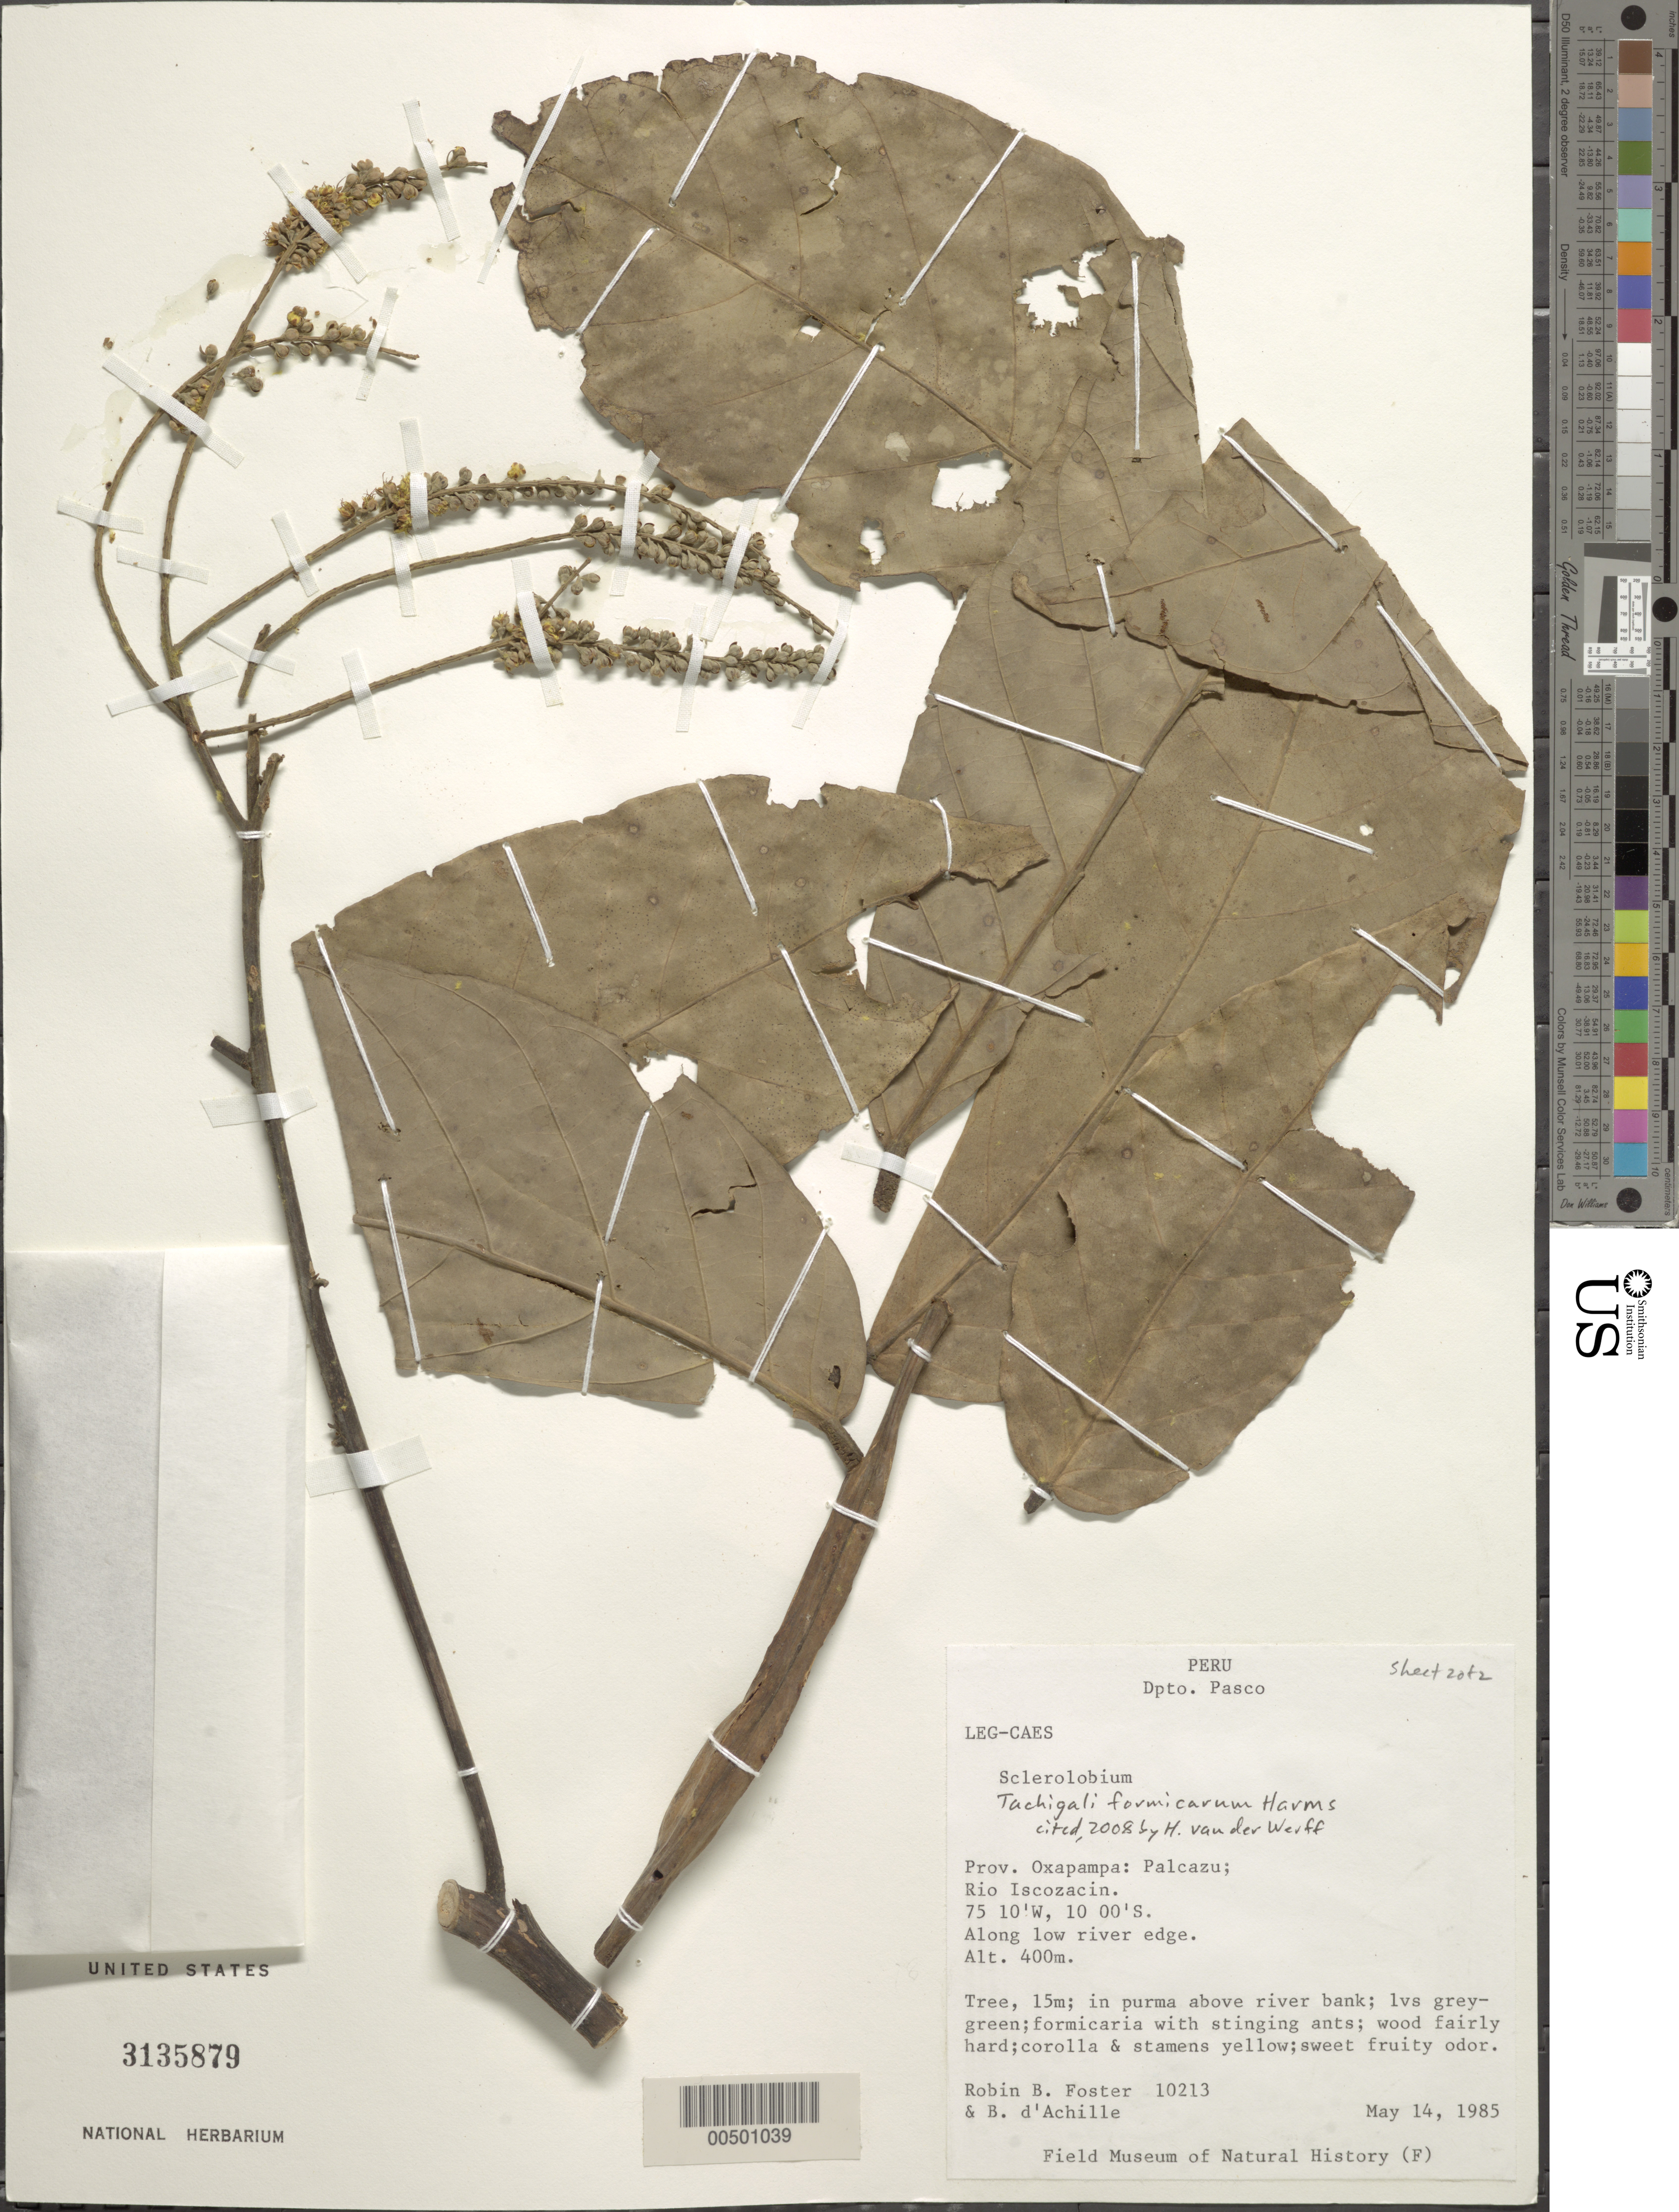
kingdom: Plantae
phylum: Tracheophyta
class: Magnoliopsida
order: Fabales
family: Fabaceae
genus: Tachigali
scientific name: Tachigali formicarum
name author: Harms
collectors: R. B. Foster & B. D'achille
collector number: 10213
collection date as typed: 14 May 1985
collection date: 1985-05-14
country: Peru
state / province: Pasco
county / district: Oxapampa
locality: Palcazu; rio iscozacin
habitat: Along low river edge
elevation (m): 400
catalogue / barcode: US 3135879